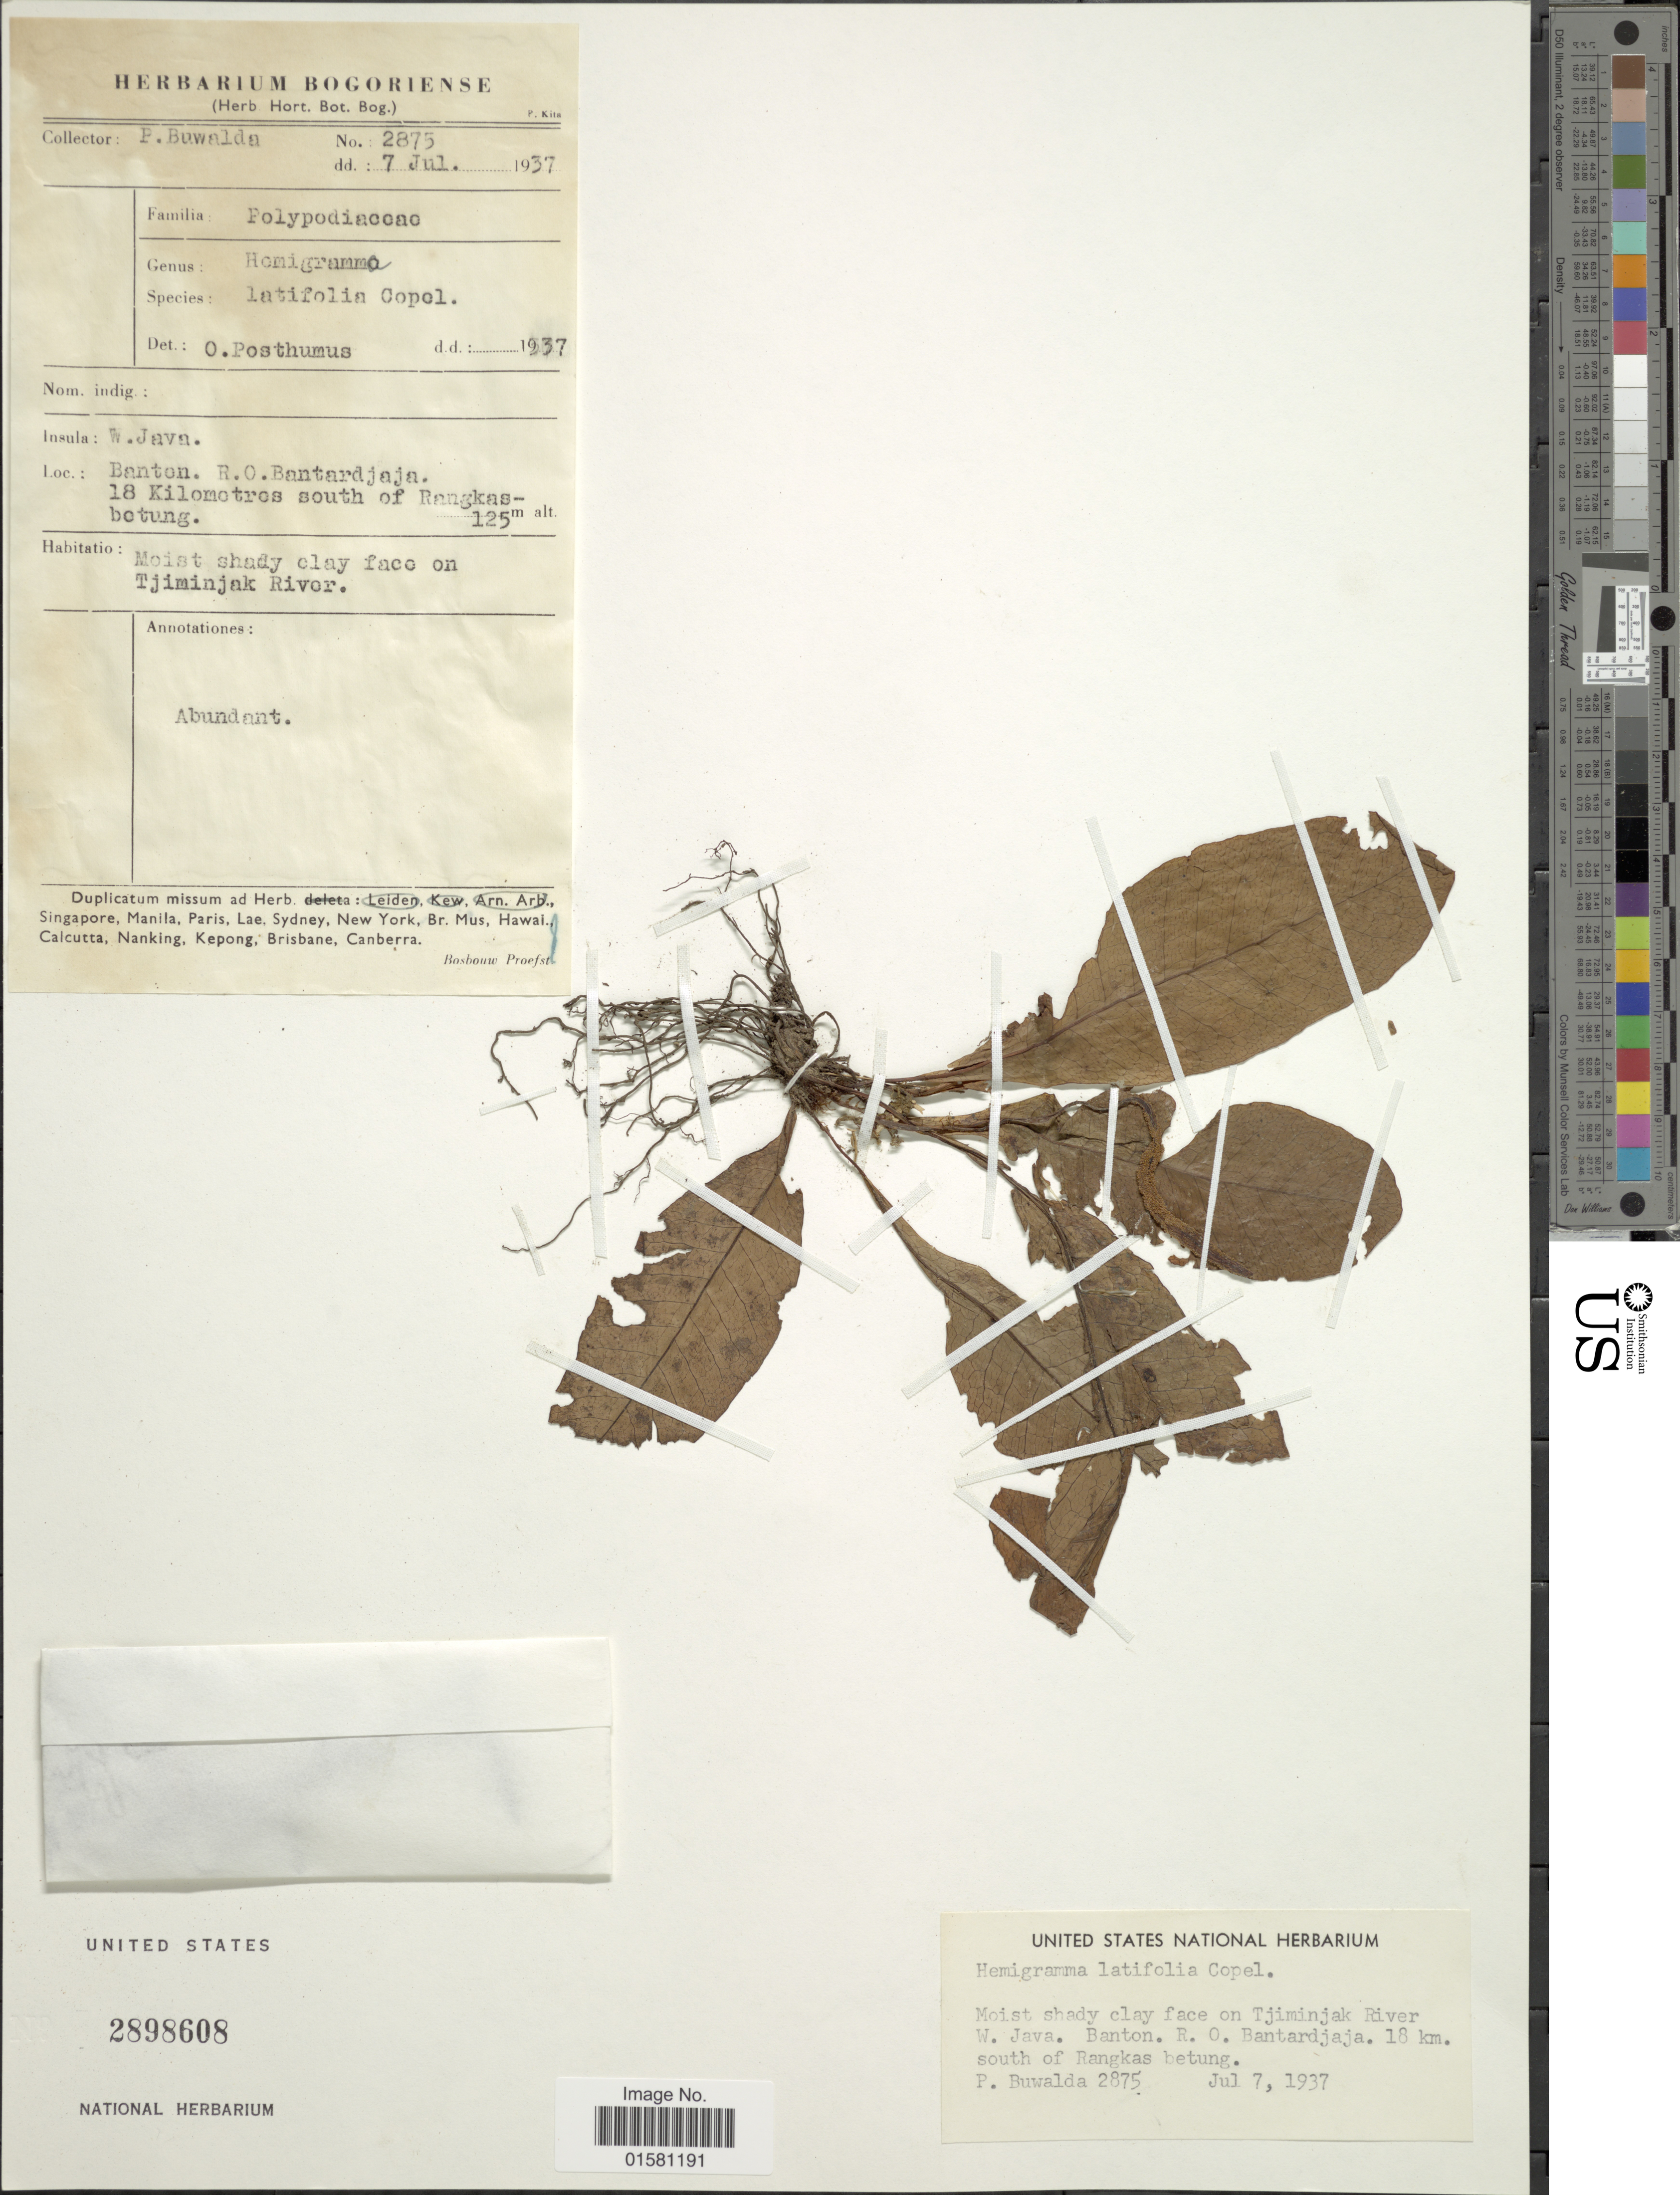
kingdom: Plantae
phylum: Tracheophyta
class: Polypodiopsida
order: Polypodiales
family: Tectariaceae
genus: Tectaria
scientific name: Tectaria taccifolia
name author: (Fée) M.G. Price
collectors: P. Buwalda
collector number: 2875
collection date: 1937-07-07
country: Indonesia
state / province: Java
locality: W. Java. Banton. R. O. Bantardjaja. 18 km. south of Rangkas betung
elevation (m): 125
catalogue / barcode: US 2898608